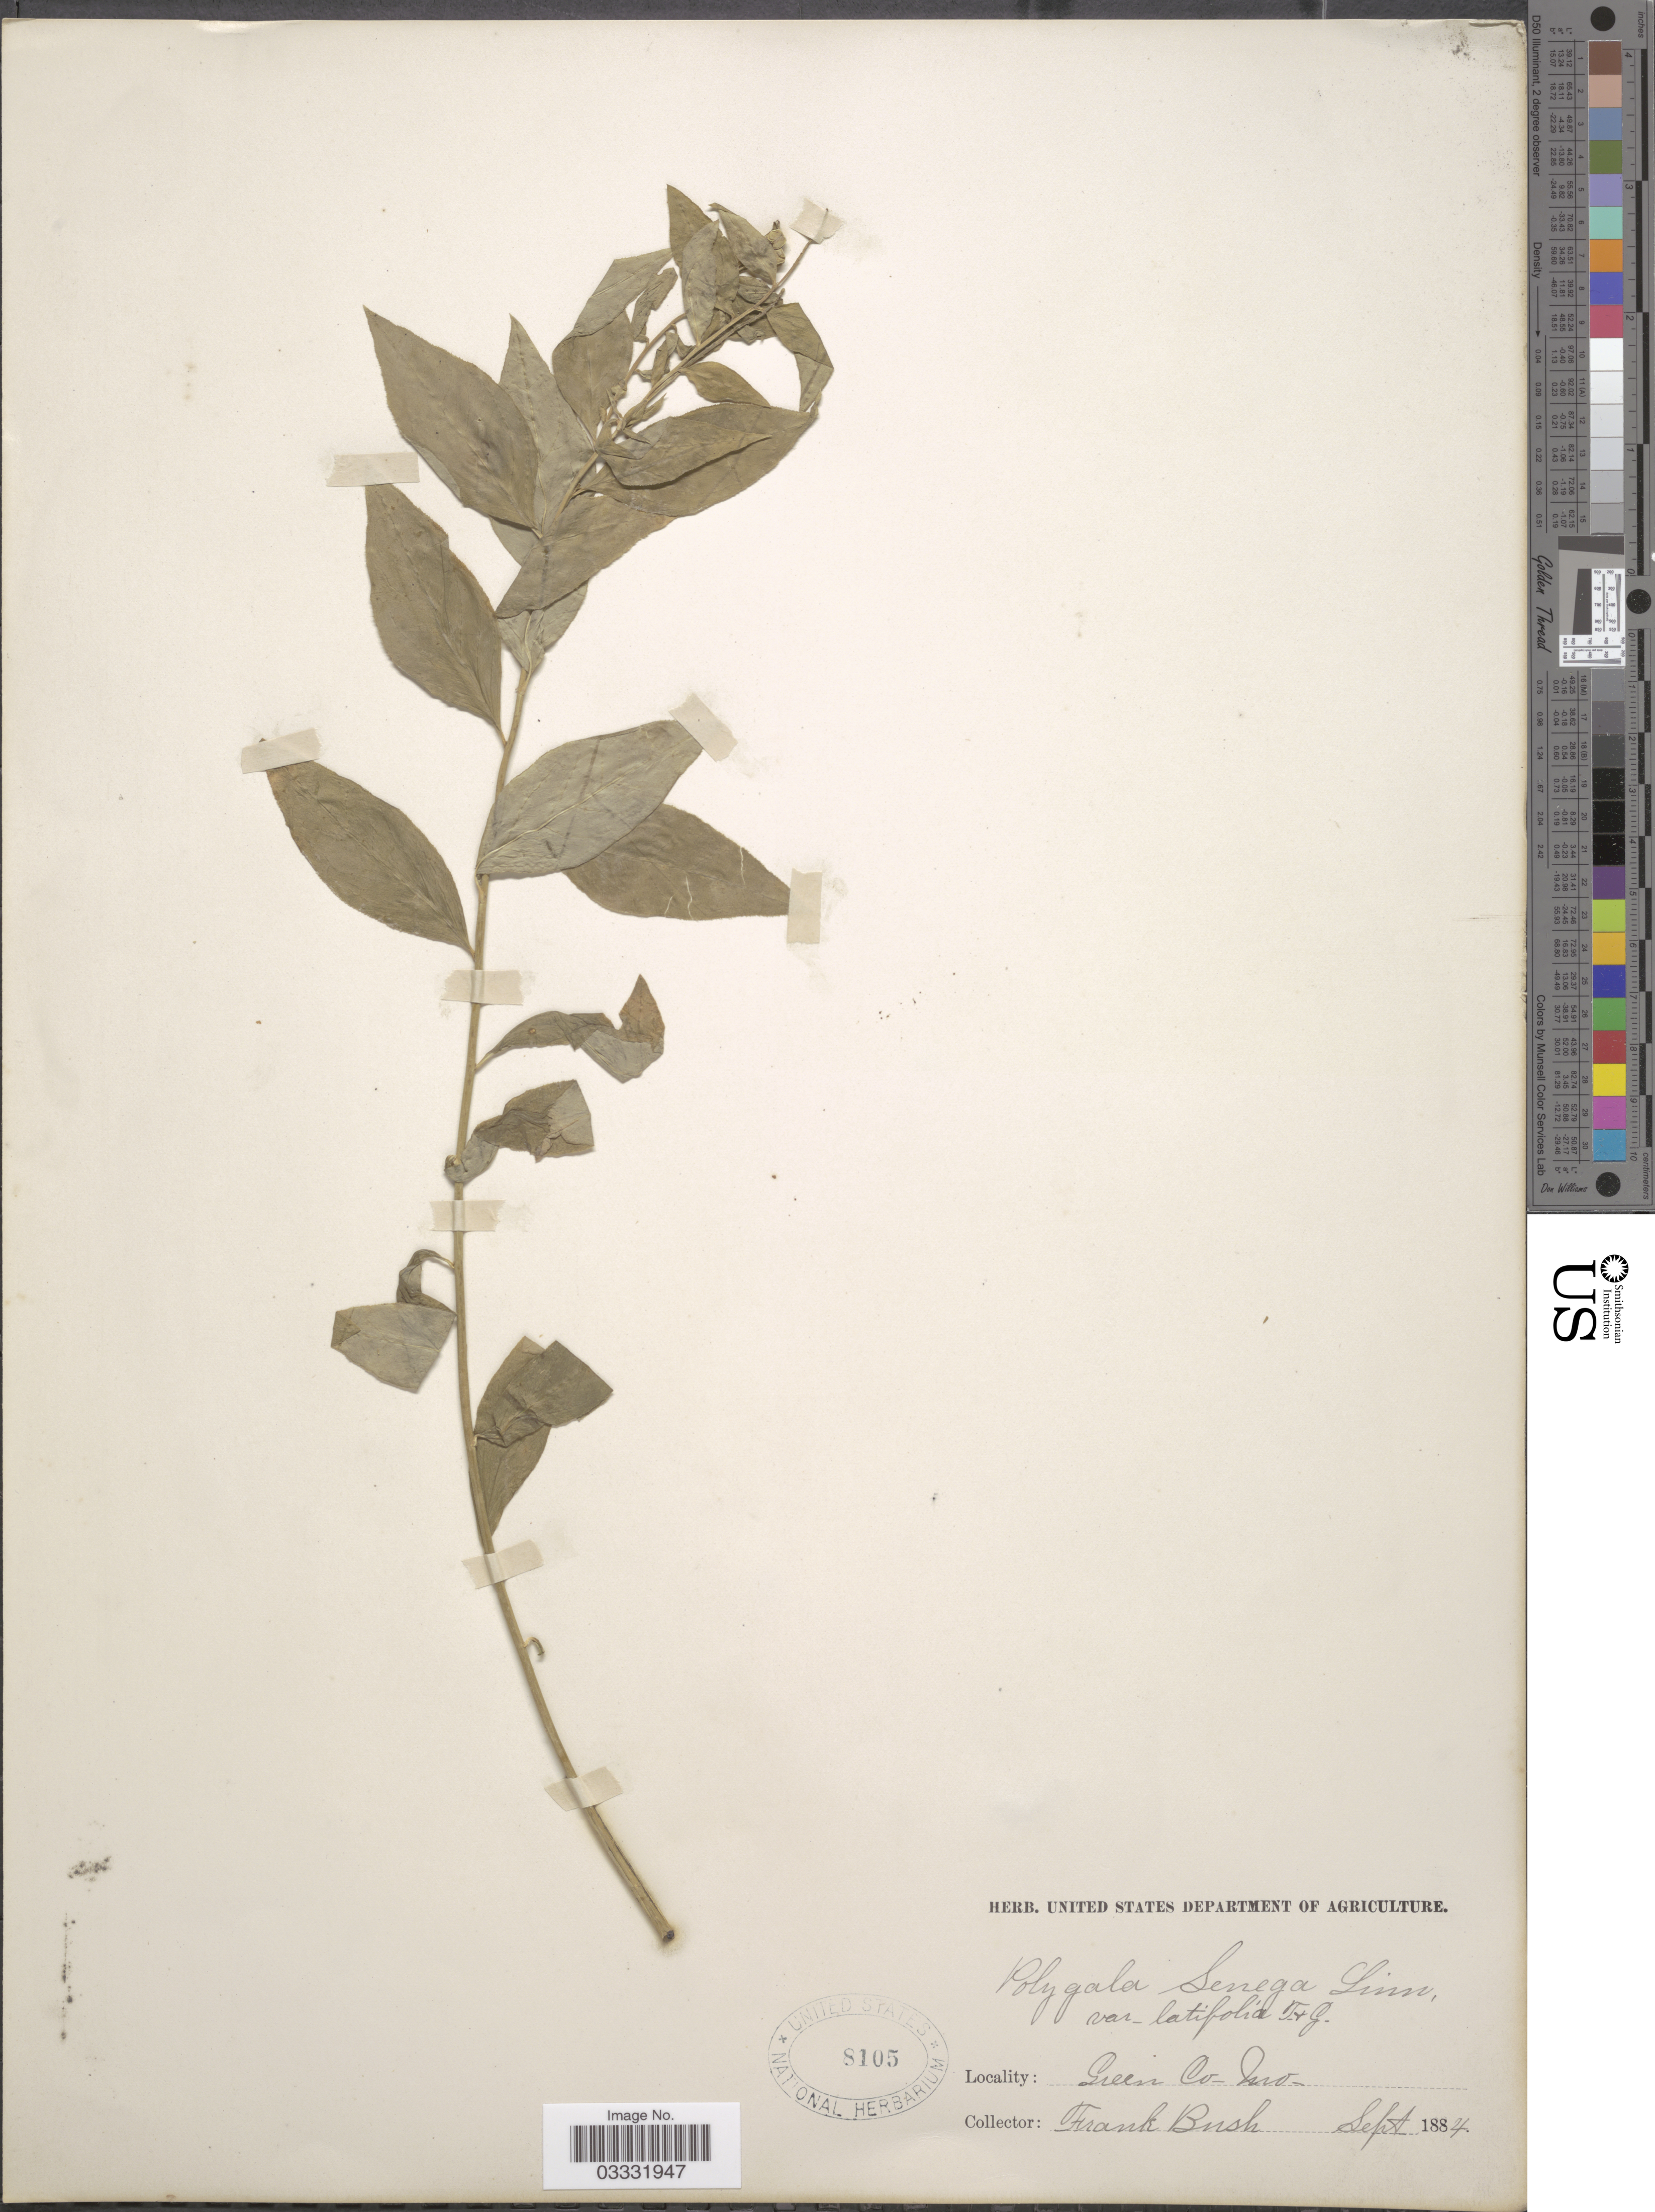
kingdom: Plantae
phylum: Tracheophyta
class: Magnoliopsida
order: Fabales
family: Polygalaceae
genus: Polygala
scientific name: Polygala senega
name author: L.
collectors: F. Bush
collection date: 1884-09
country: United States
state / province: Missouri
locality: Green Co.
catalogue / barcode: US 8105